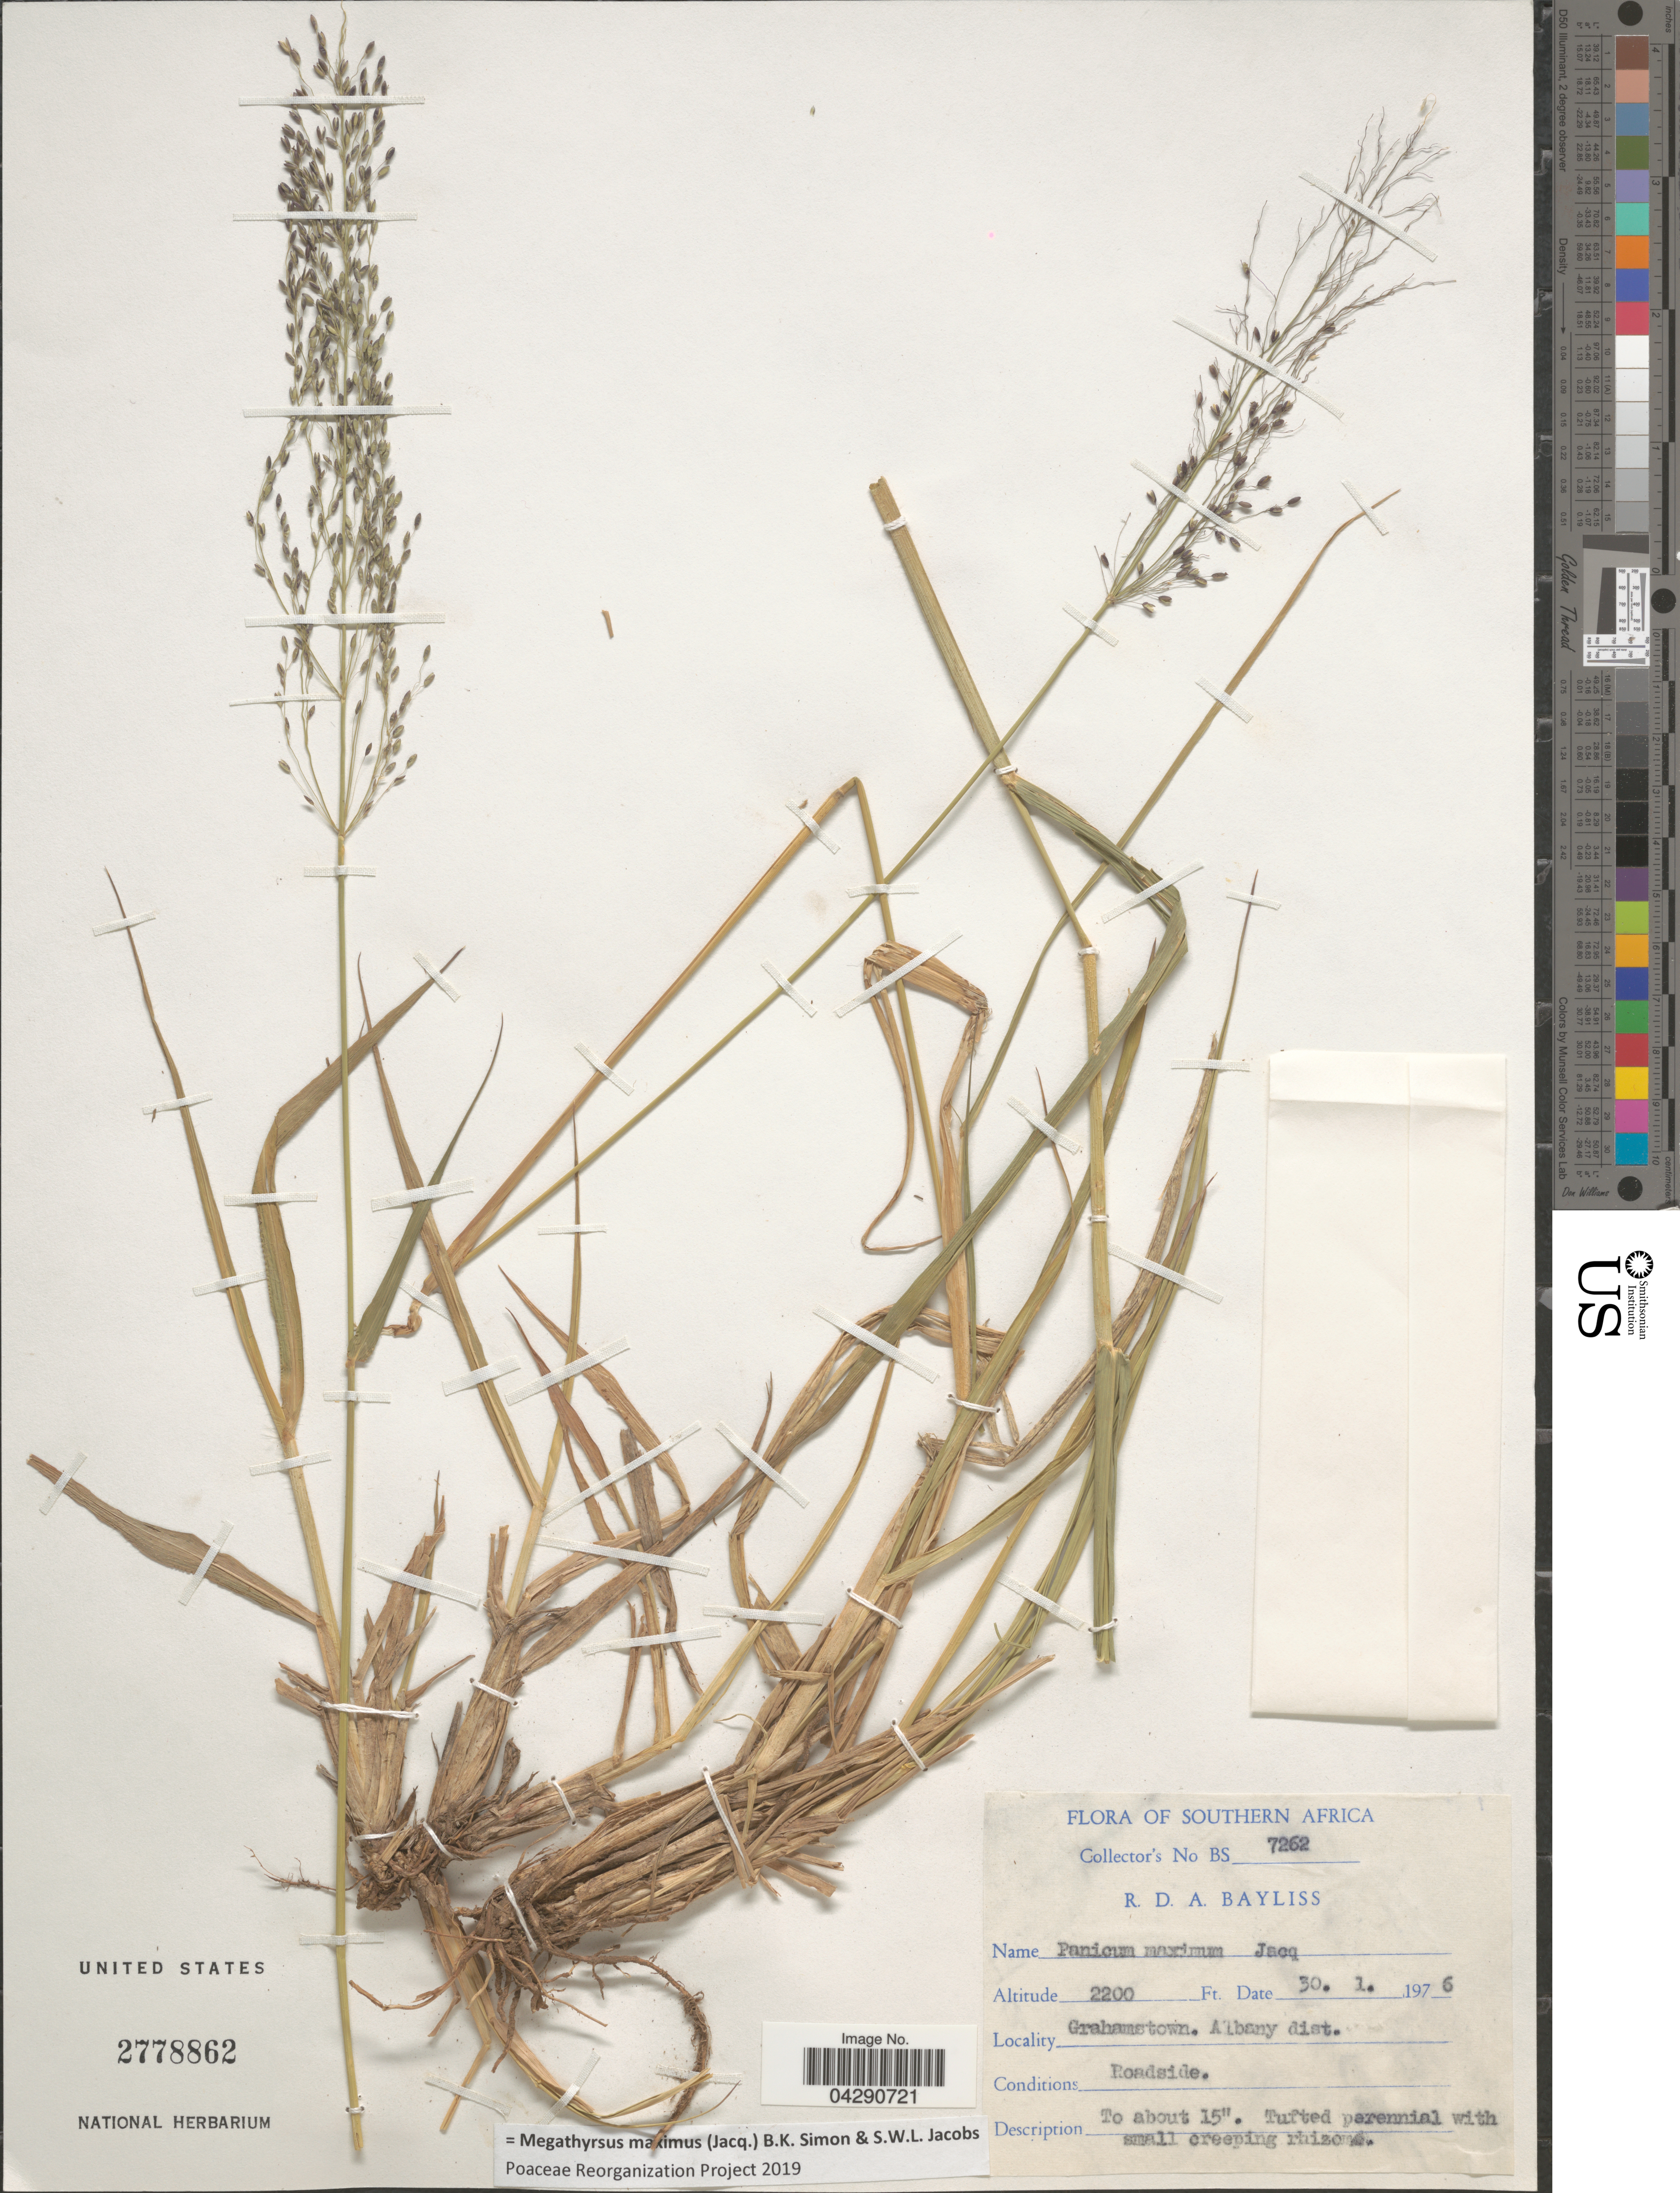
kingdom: Plantae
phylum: Tracheophyta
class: Liliopsida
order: Poales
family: Poaceae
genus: Megathyrsus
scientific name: Megathyrsus maximus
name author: (Jacq.) B.K. Simon & S.W.L. Jacobs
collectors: R. Bayliss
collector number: BS7262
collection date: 1976-01-30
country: South Africa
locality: Southern Africa. Grahamstown, Albany dist.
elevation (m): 671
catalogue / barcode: US 2778862